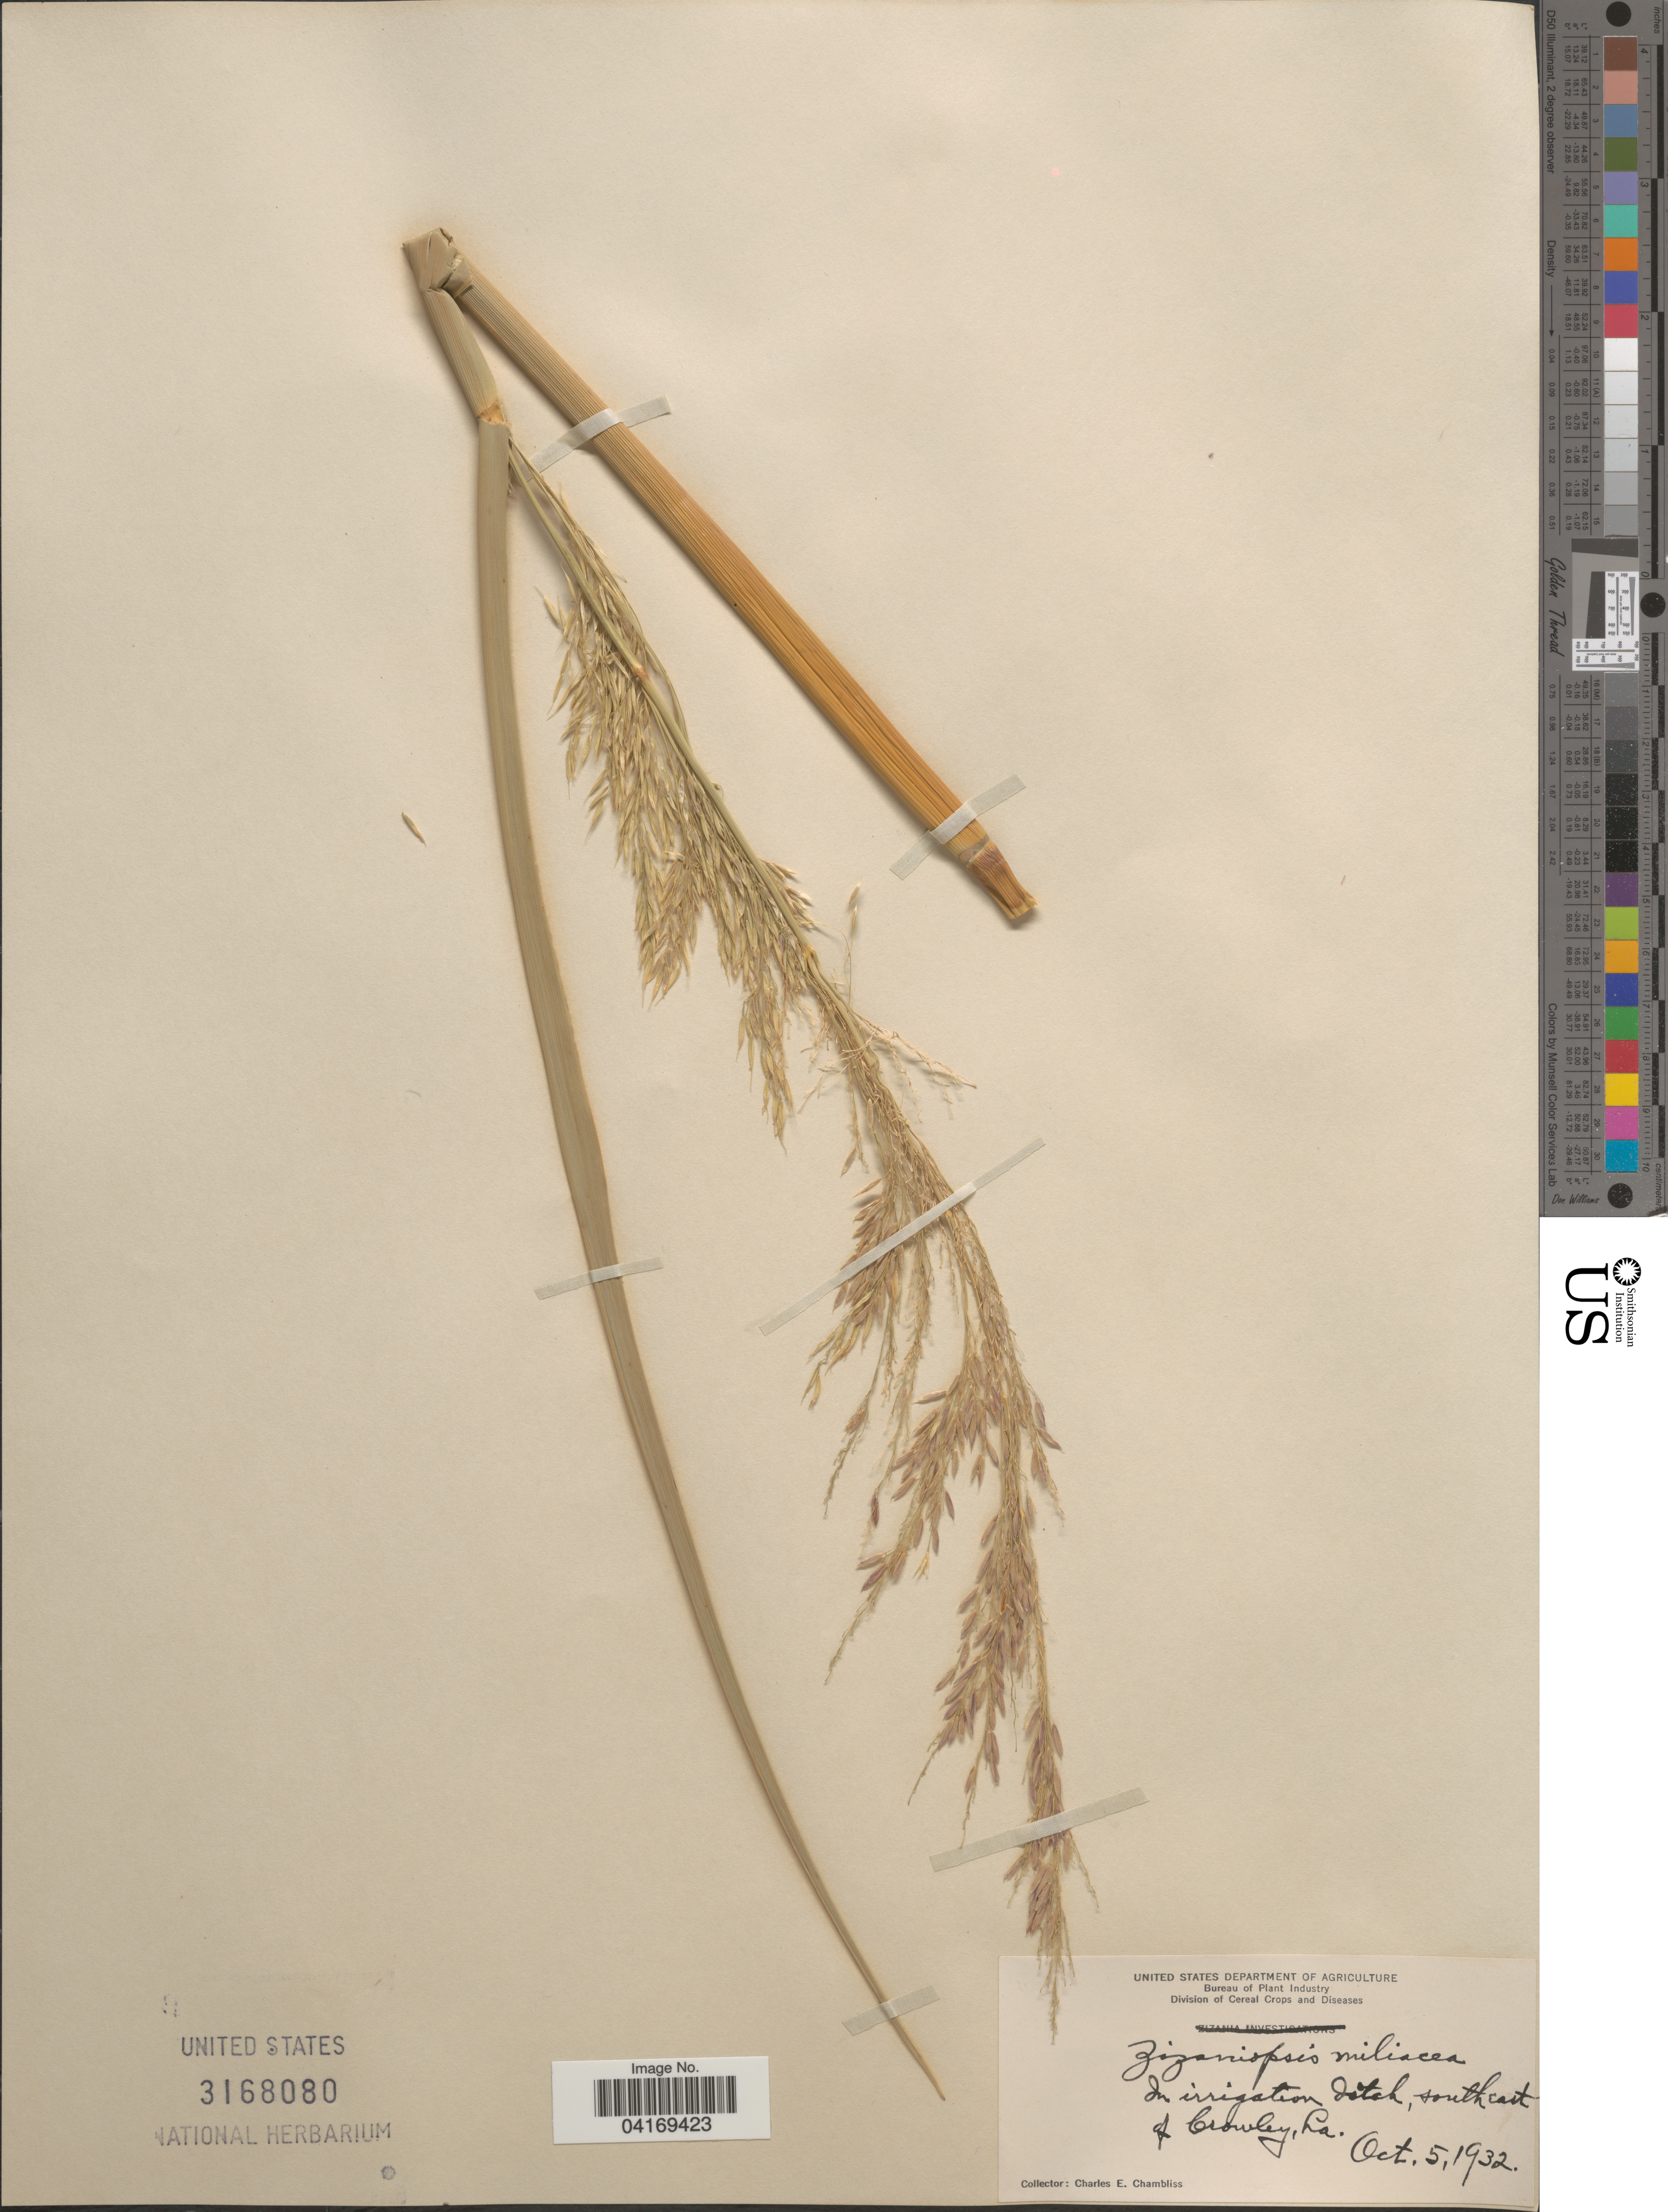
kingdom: Plantae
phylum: Tracheophyta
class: Liliopsida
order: Poales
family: Poaceae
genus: Zizaniopsis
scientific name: Zizaniopsis miliacea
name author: (Michx.) Döll & Asch.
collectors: C. Chambliss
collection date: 1932-10-05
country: United States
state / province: Louisiana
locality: In irrigation ditch, southeast of Crowley.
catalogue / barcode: US 3168080